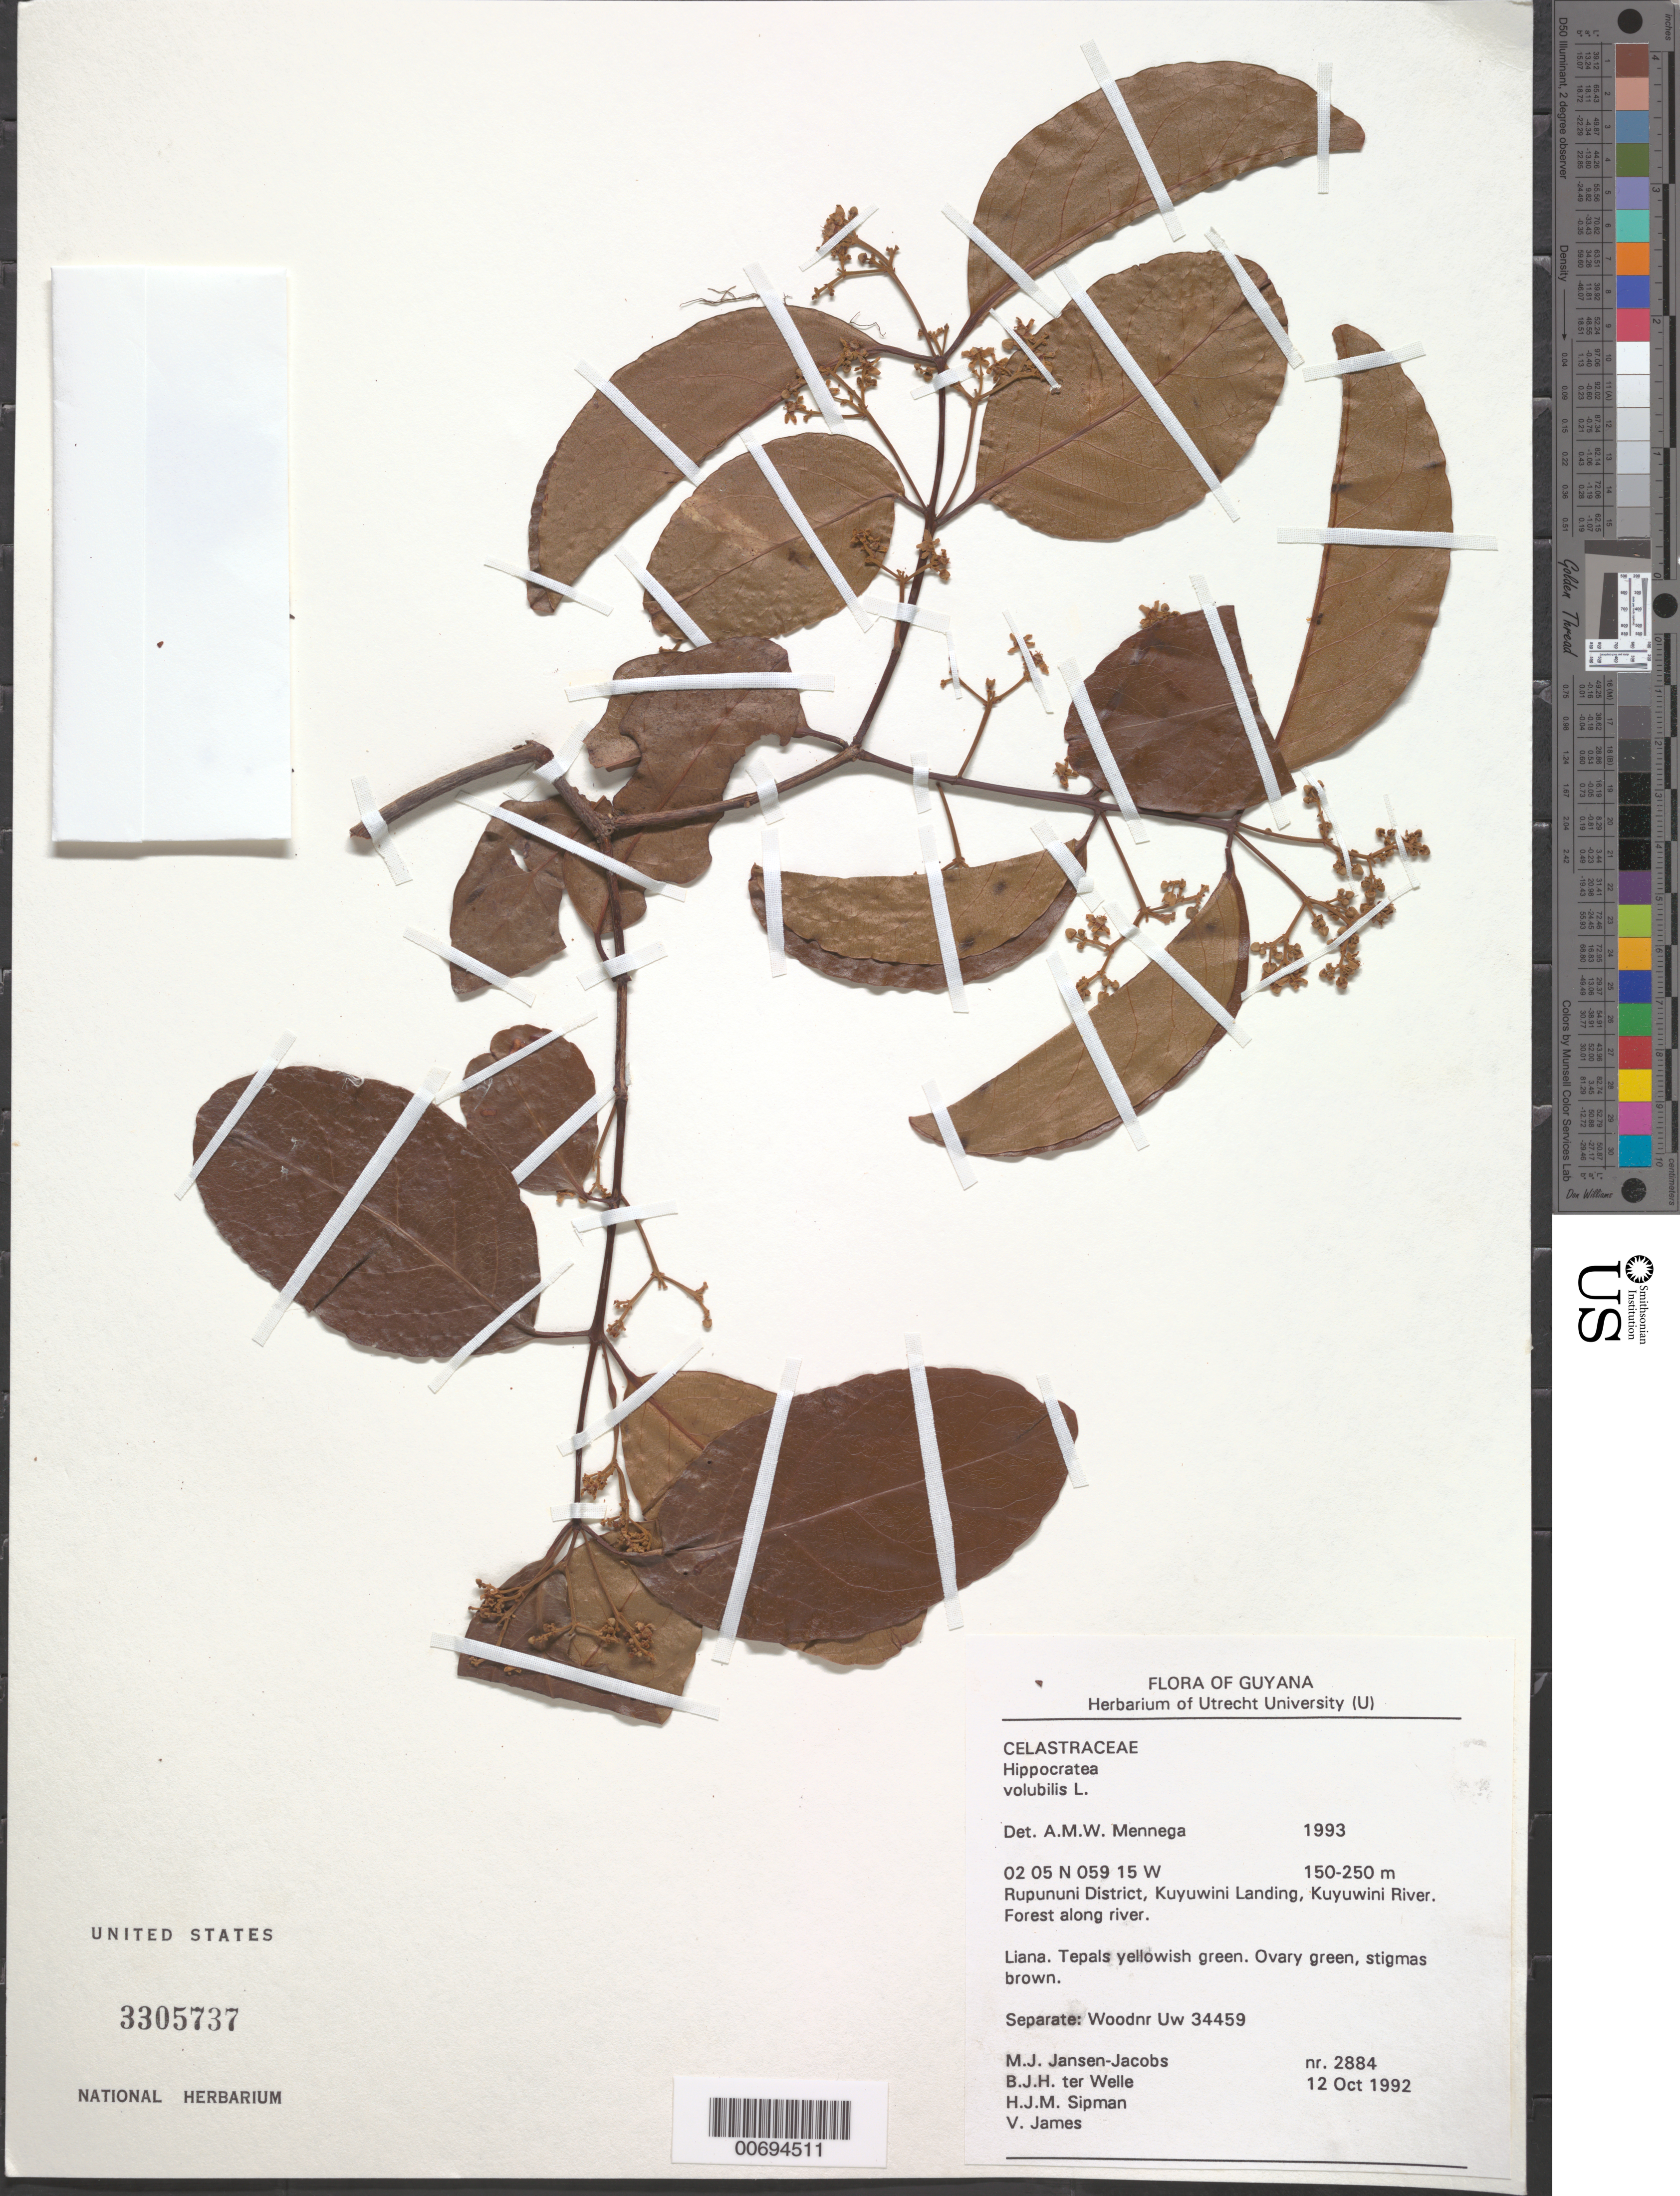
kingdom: Plantae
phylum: Tracheophyta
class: Magnoliopsida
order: Celastrales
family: Celastraceae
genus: Hippocratea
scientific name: Hippocratea volubilis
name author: L.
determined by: Mennega, A. M. W.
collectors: M. J. Jansen-Jacobs, B. Welle, H. J. M. Sipman & V. James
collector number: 2884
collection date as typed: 12-Oct-92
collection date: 1992-10-12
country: Guyana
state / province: U. Takutu-U. Essequibo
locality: Kuyuwini Landing, Kuyuwini River, Rupununi District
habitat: Forest along river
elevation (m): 150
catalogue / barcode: US 3305737